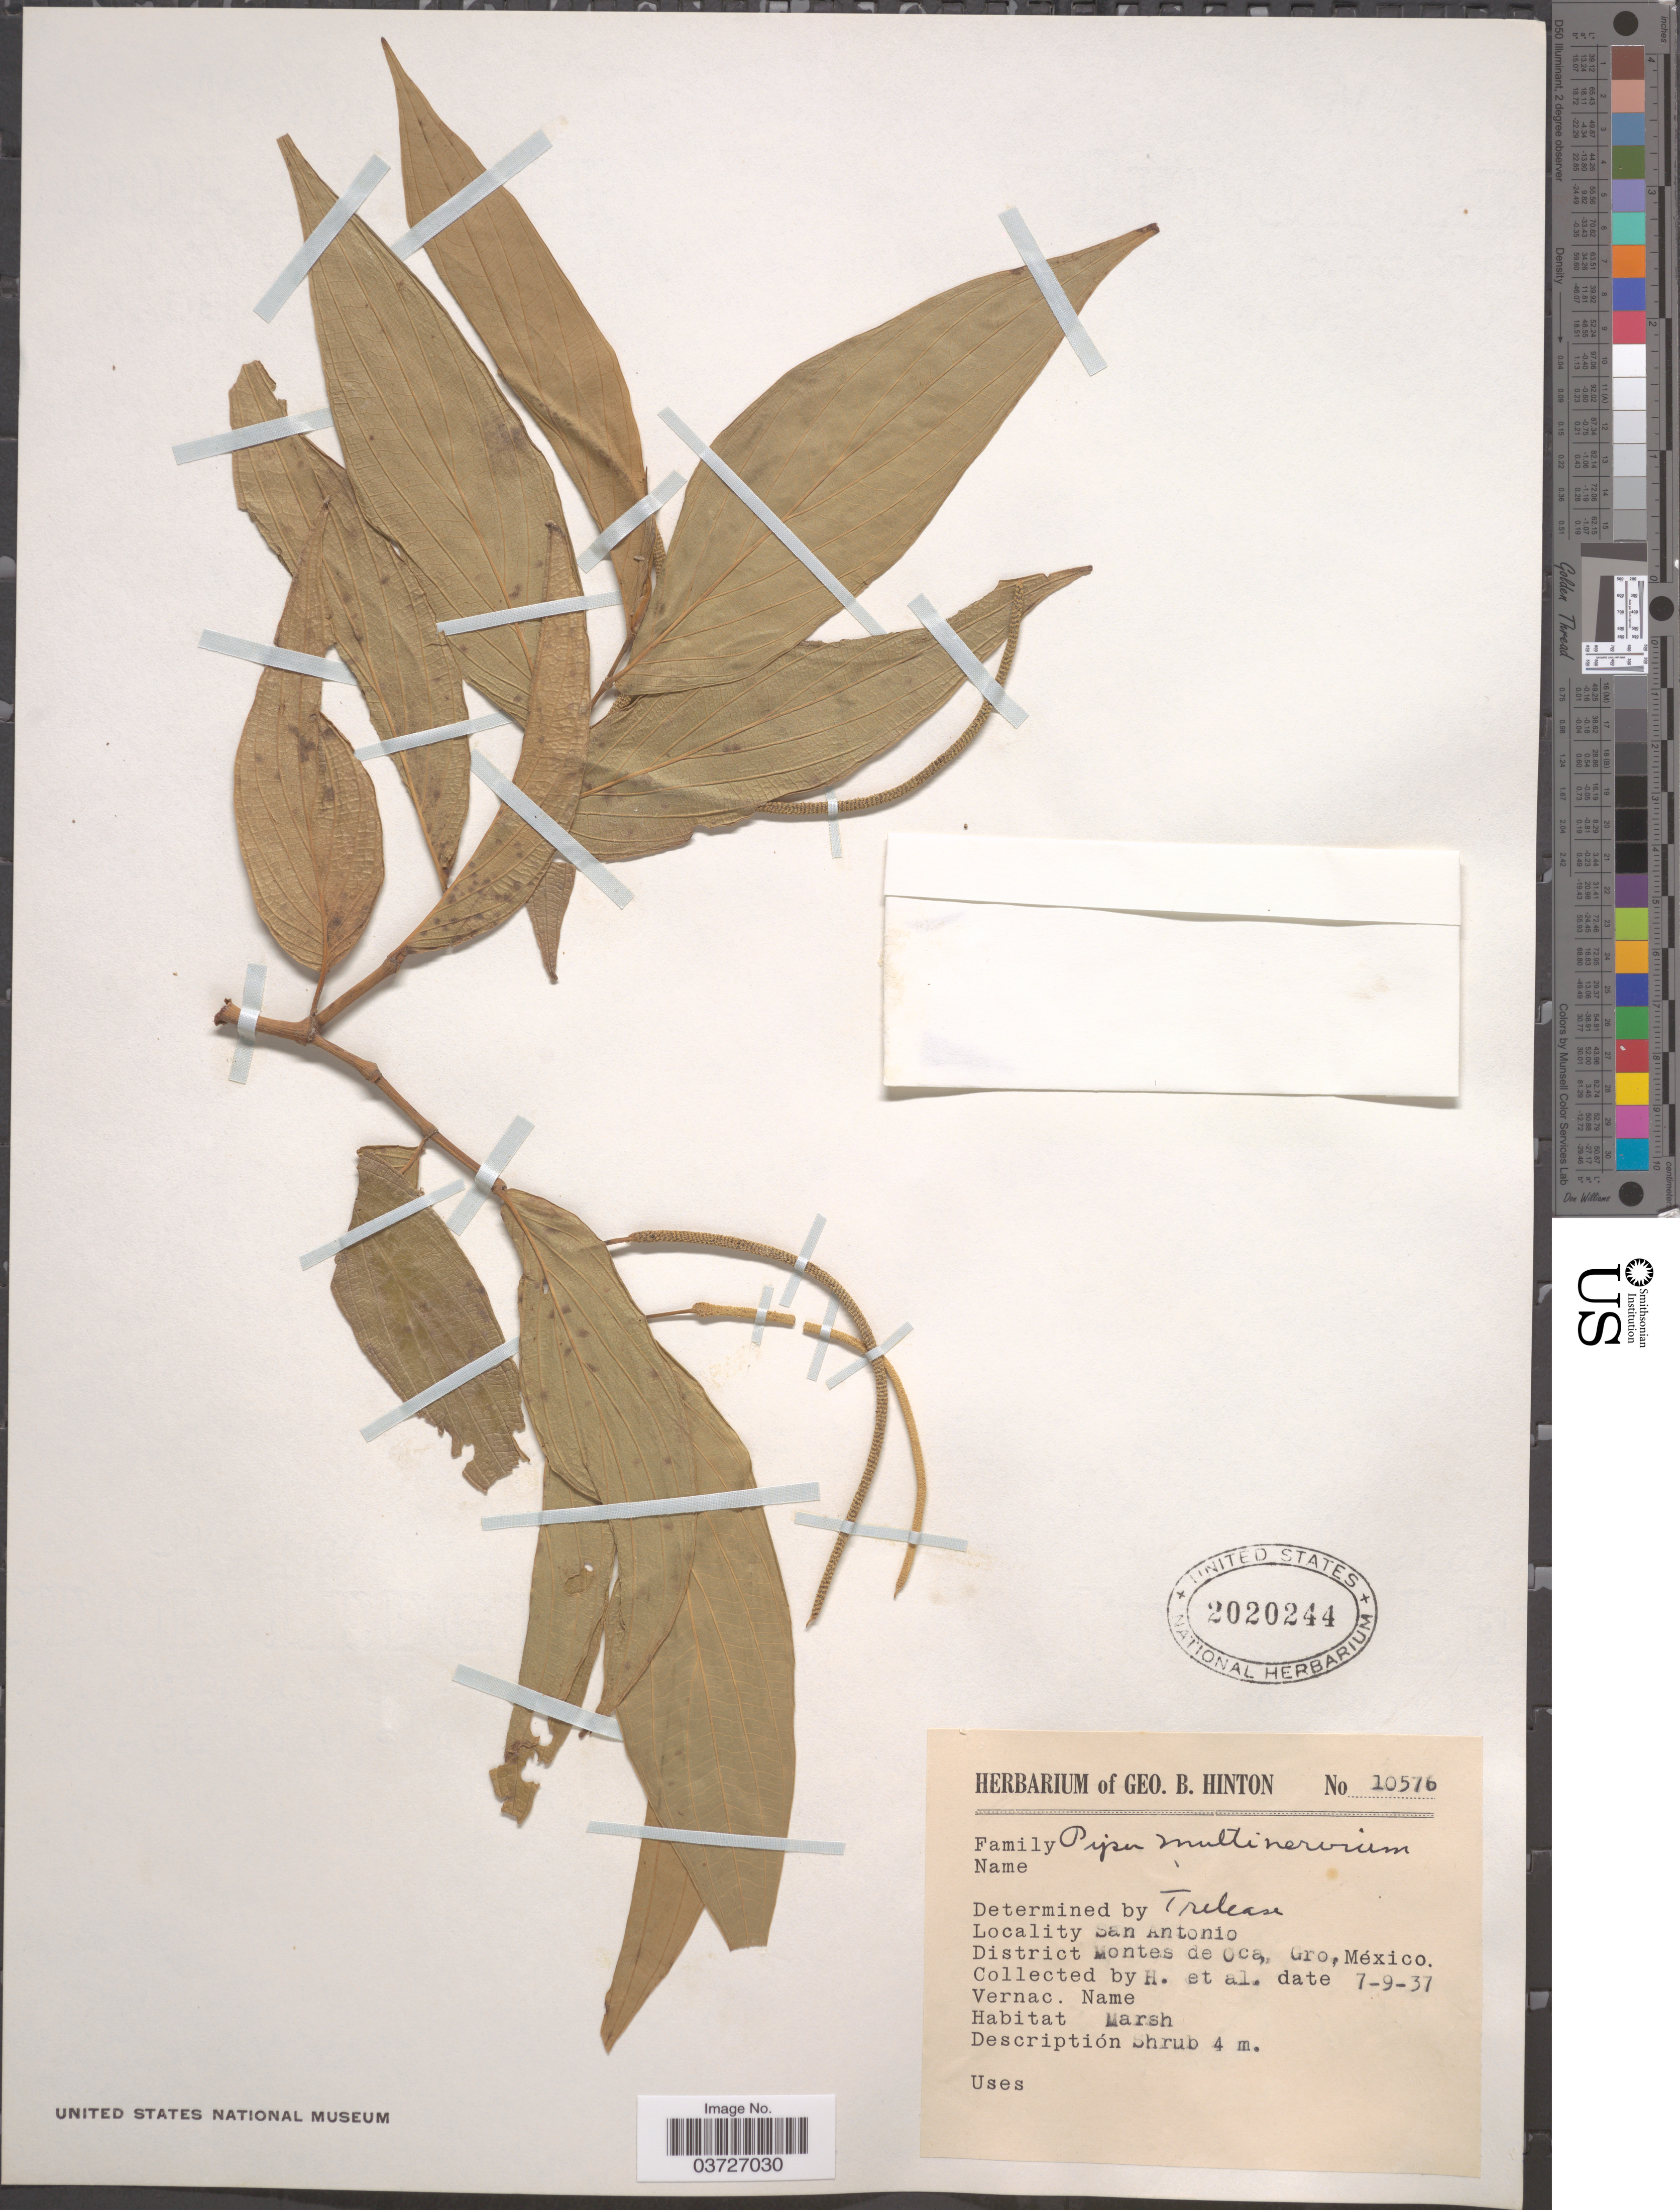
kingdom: Plantae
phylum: Tracheophyta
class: Magnoliopsida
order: Piperales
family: Piperaceae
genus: Piper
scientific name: Piper multinervium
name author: M. Martens & Galeotti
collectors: G. B. Hinton & et al.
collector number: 10576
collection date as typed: Transcribed d/m/y: 7/9/37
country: Mexico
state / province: Guerrero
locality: San Antonio. District Montes de Oca.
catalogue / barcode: US 2020244